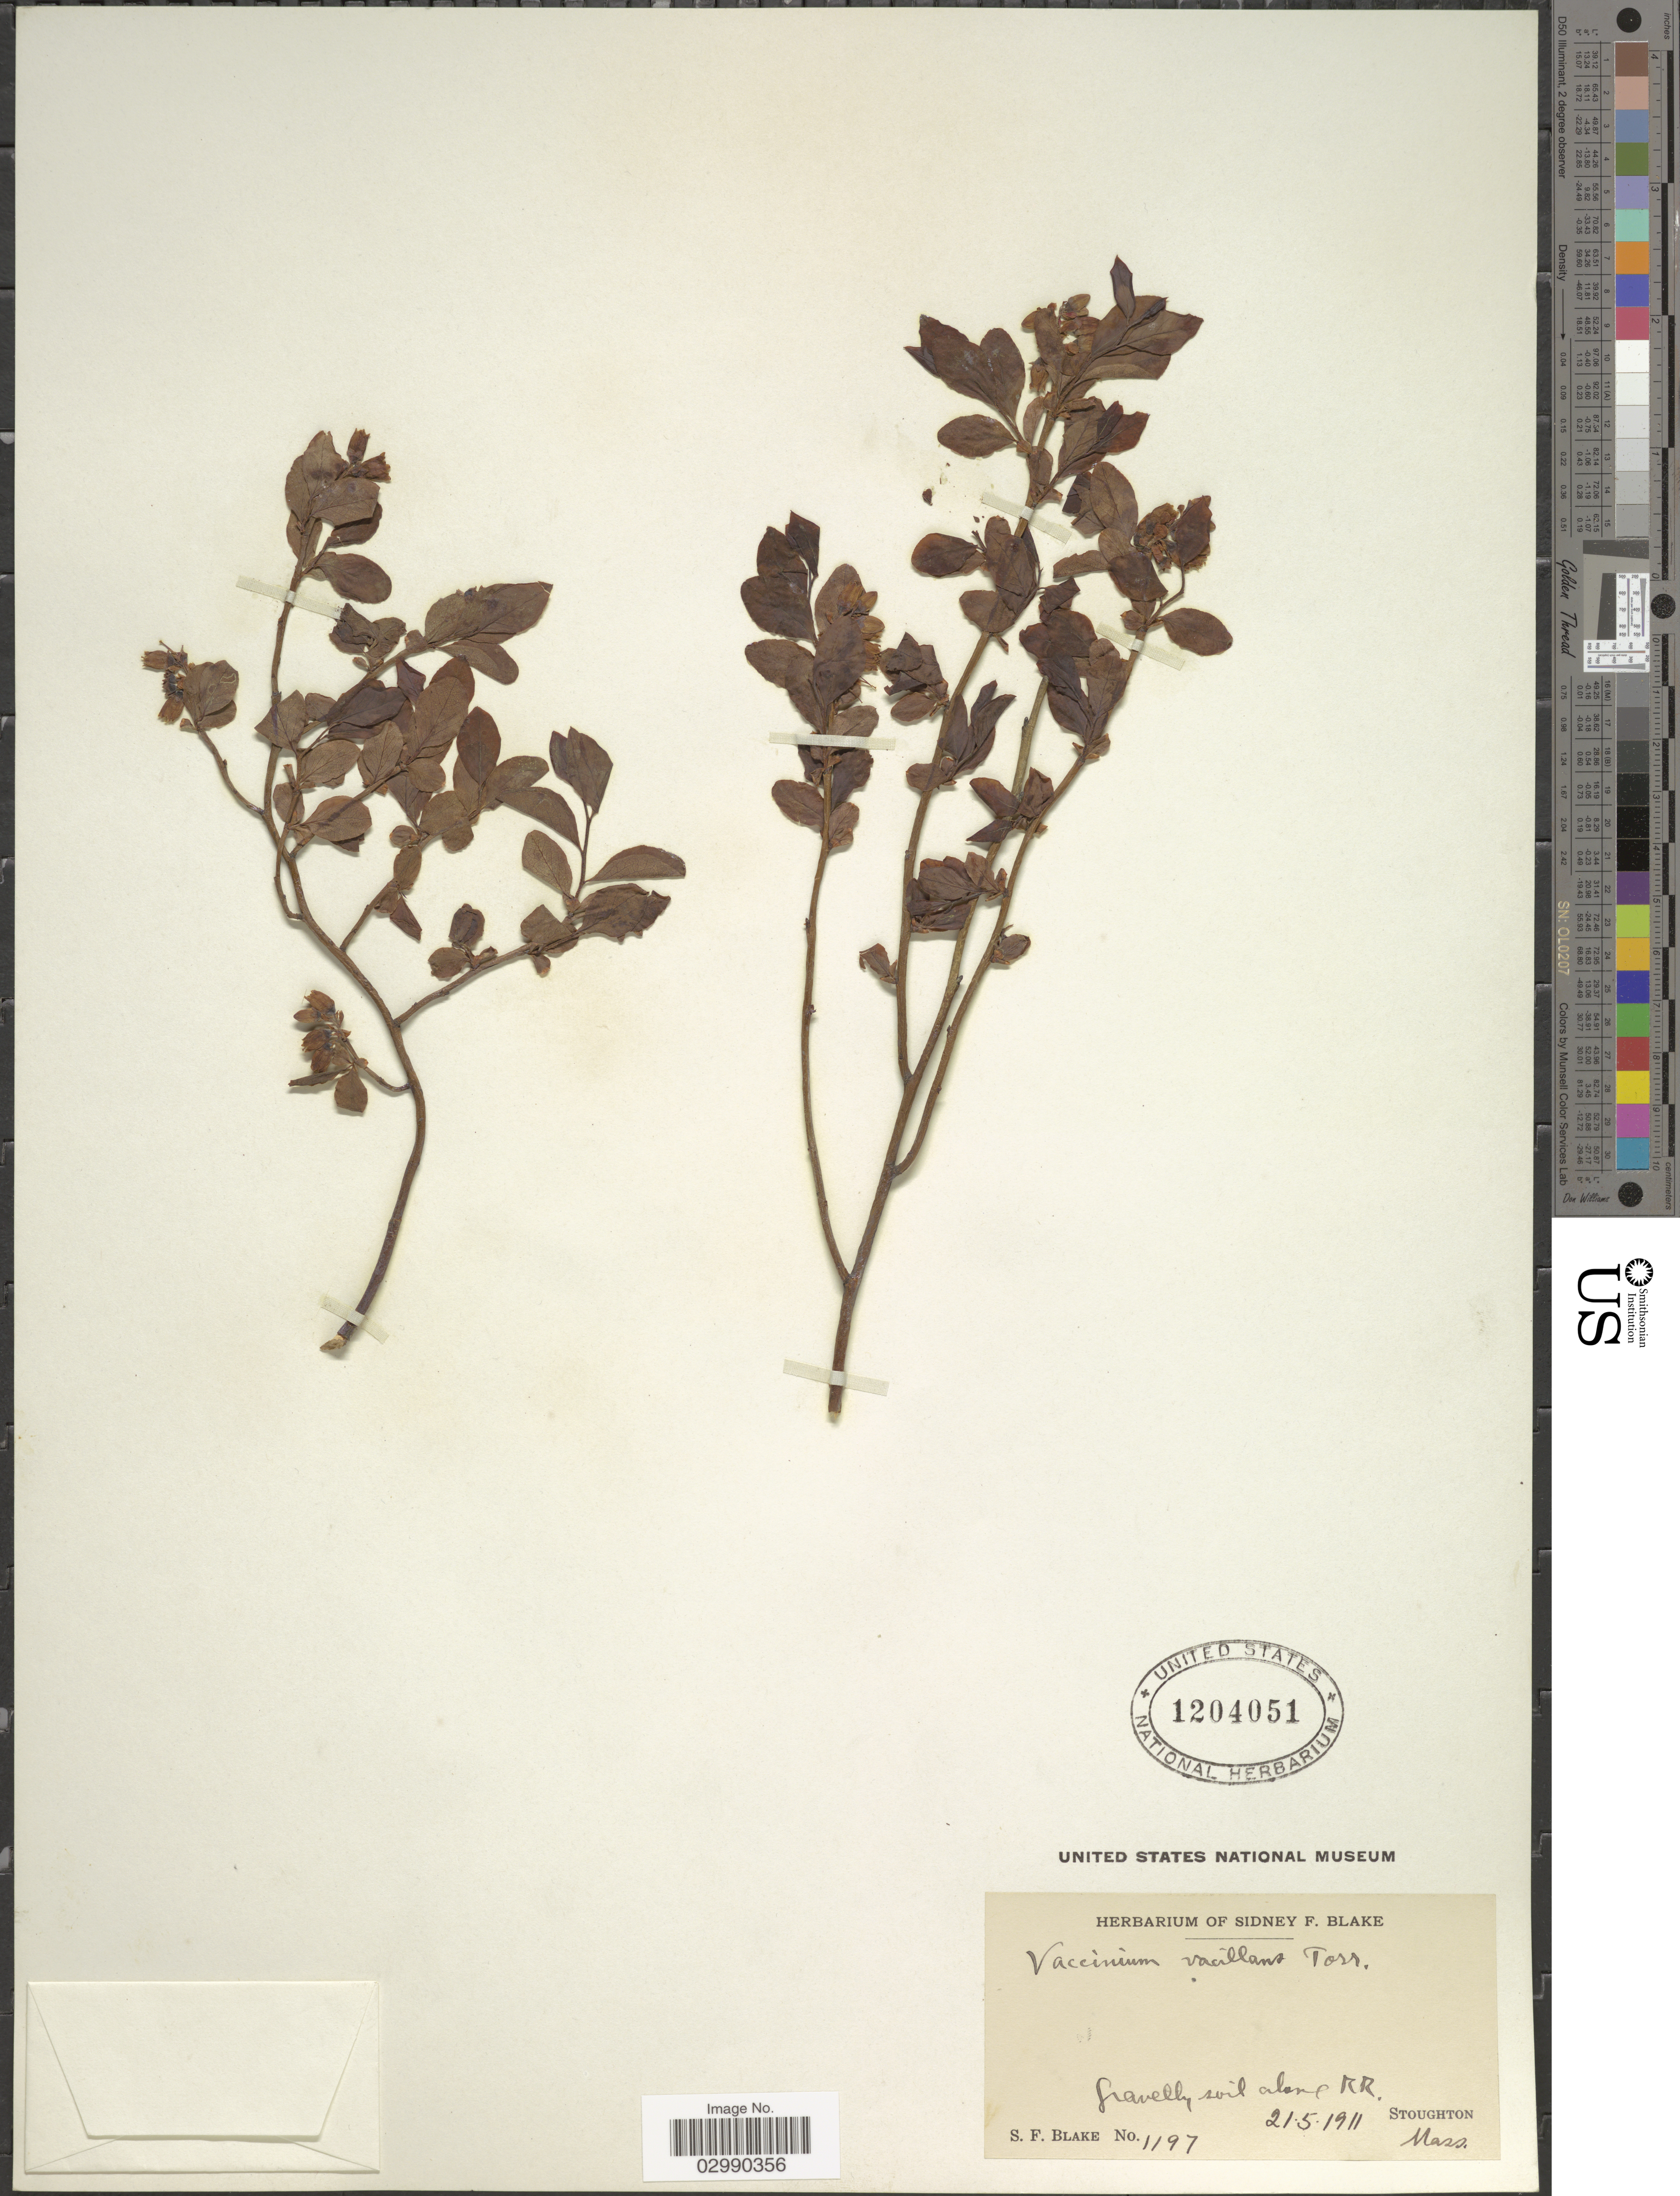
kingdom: Plantae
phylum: Tracheophyta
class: Magnoliopsida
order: Ericales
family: Ericaceae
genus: Vaccinium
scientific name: Vaccinium vacillans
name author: Kalm ex Torr.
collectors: S. Blake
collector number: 1197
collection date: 1911-05-21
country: United States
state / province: Massachusetts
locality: Gravelly soil along RR., Stoughton.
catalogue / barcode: US 1204051